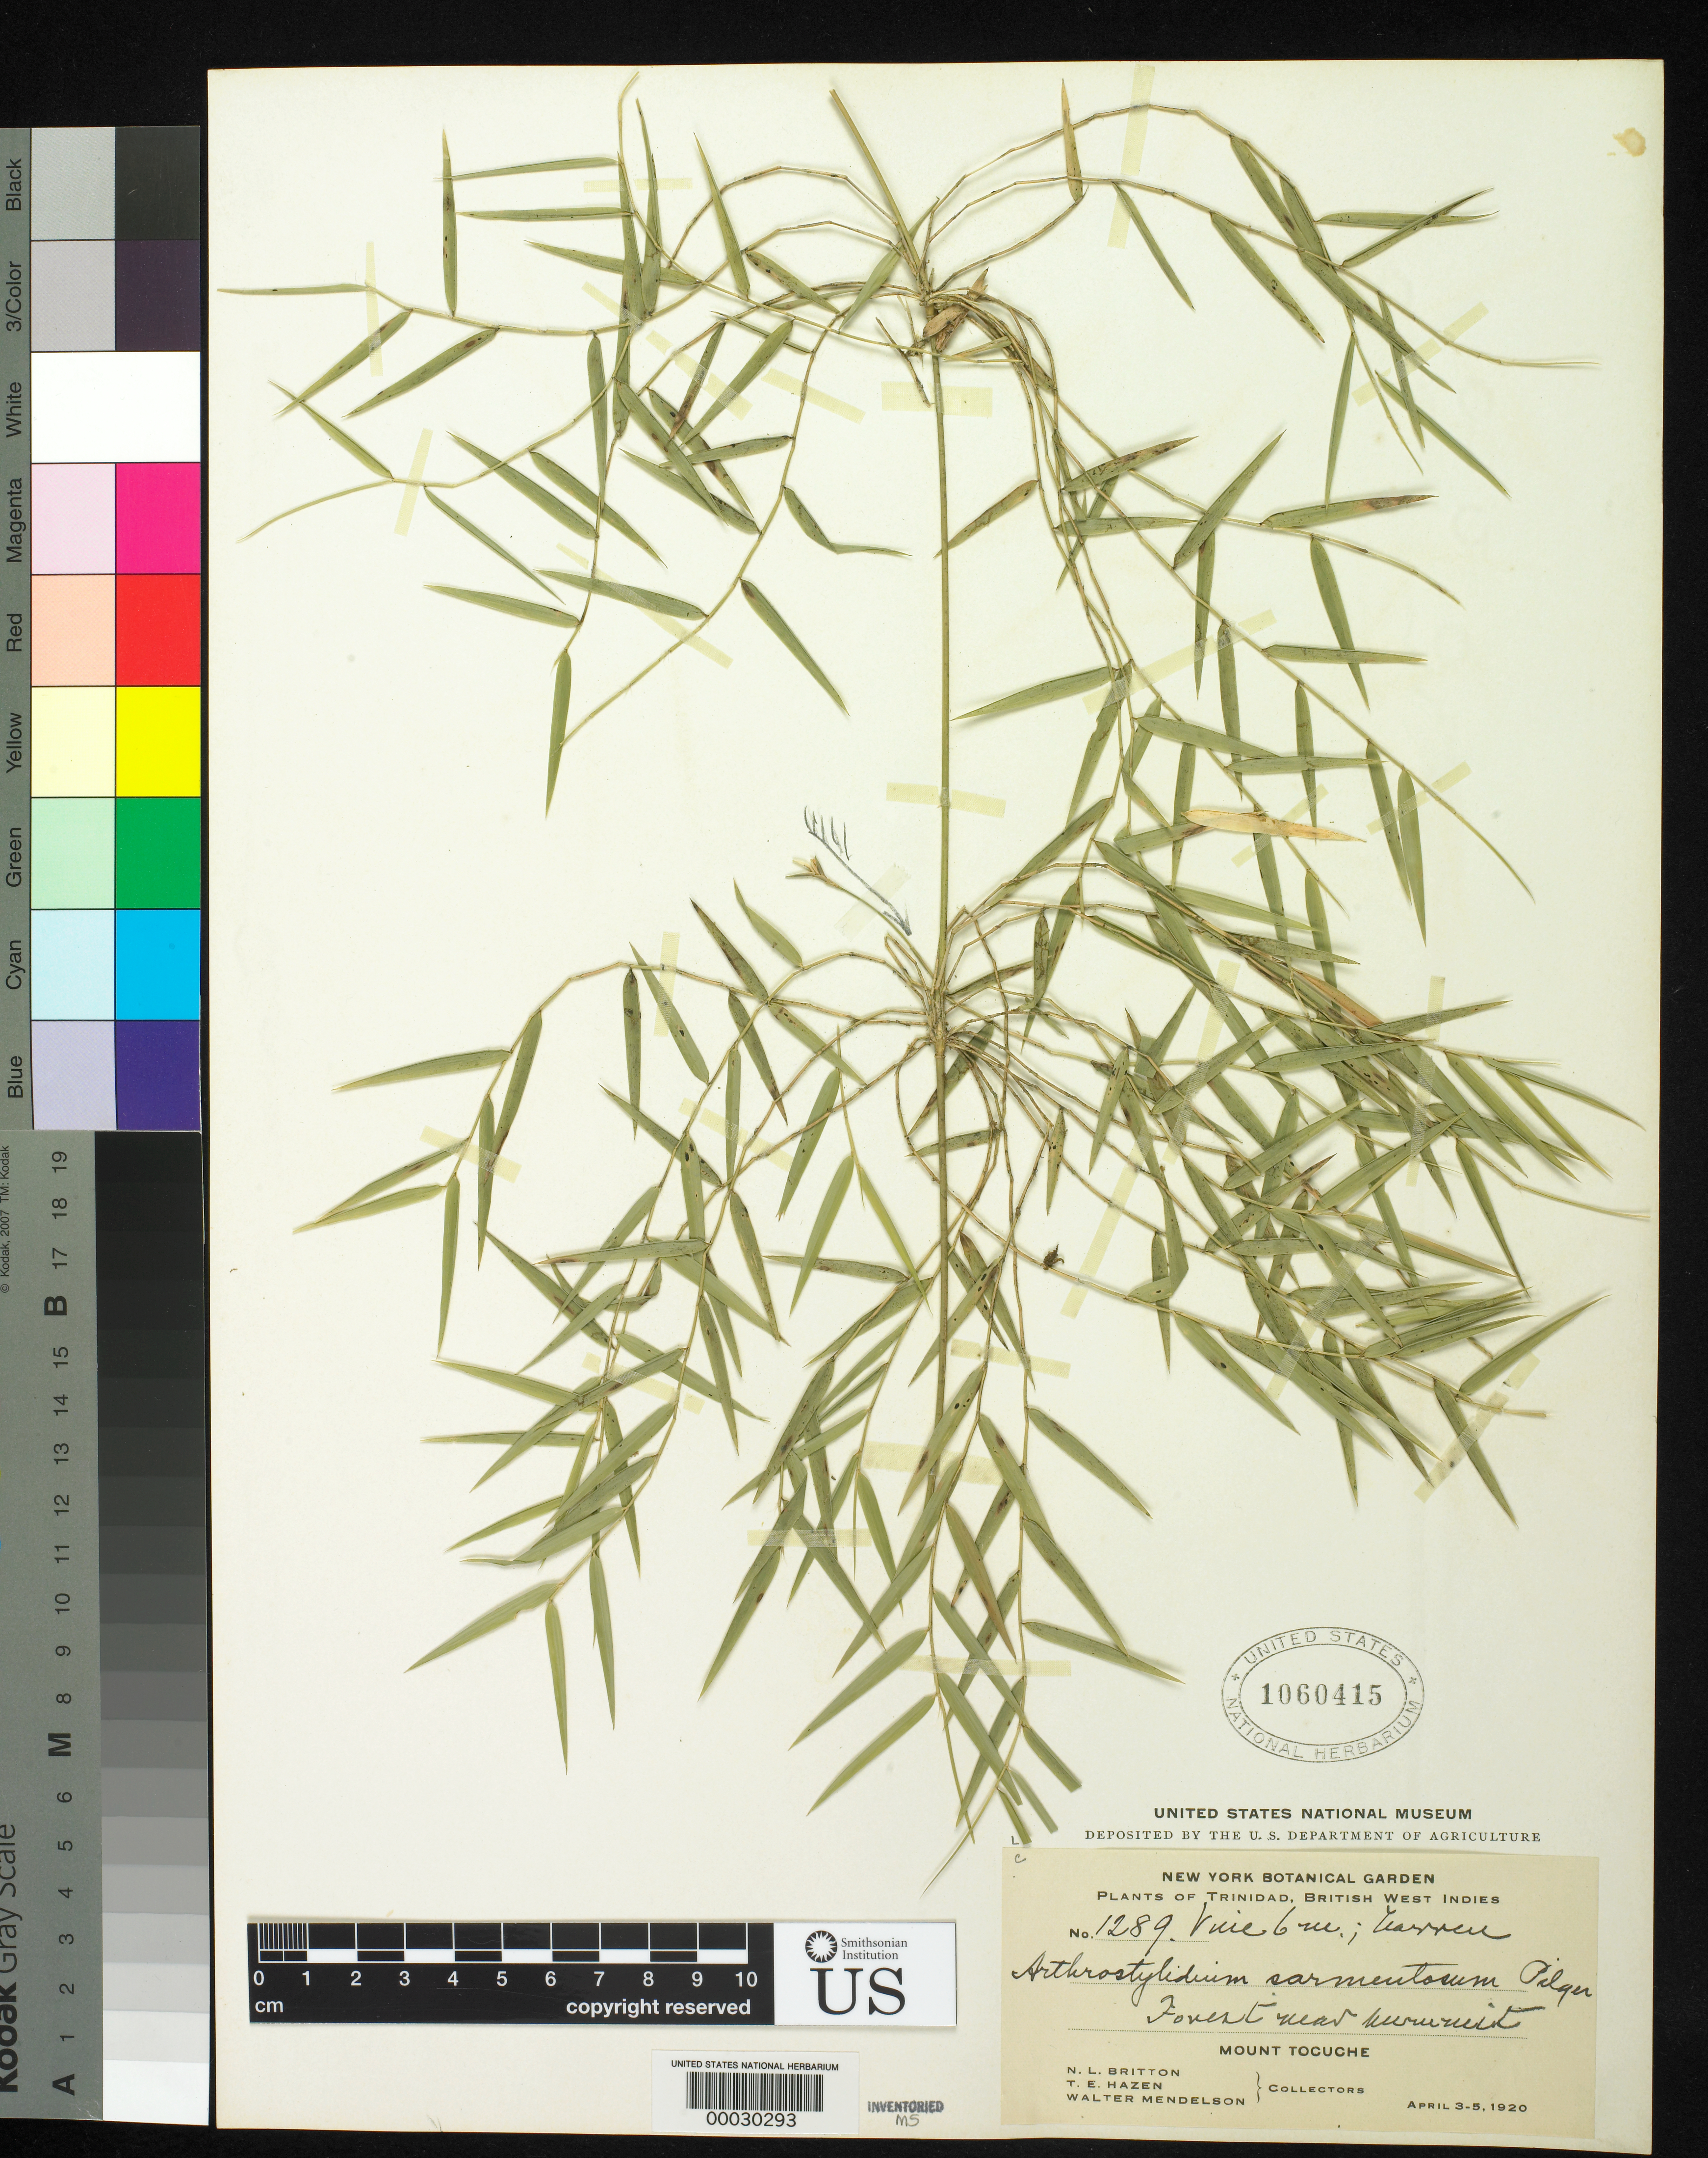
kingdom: Plantae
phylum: Tracheophyta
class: Liliopsida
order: Poales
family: Poaceae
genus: Arthrostylidium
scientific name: Arthrostylidium sarmentosum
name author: Pilg. in Urb.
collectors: N. Britton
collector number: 1289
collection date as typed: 03 Apr 1920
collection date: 1920-04-03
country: Trinidad and Tobago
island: Trinidad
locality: Mt. tocuche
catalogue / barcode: US 1060415